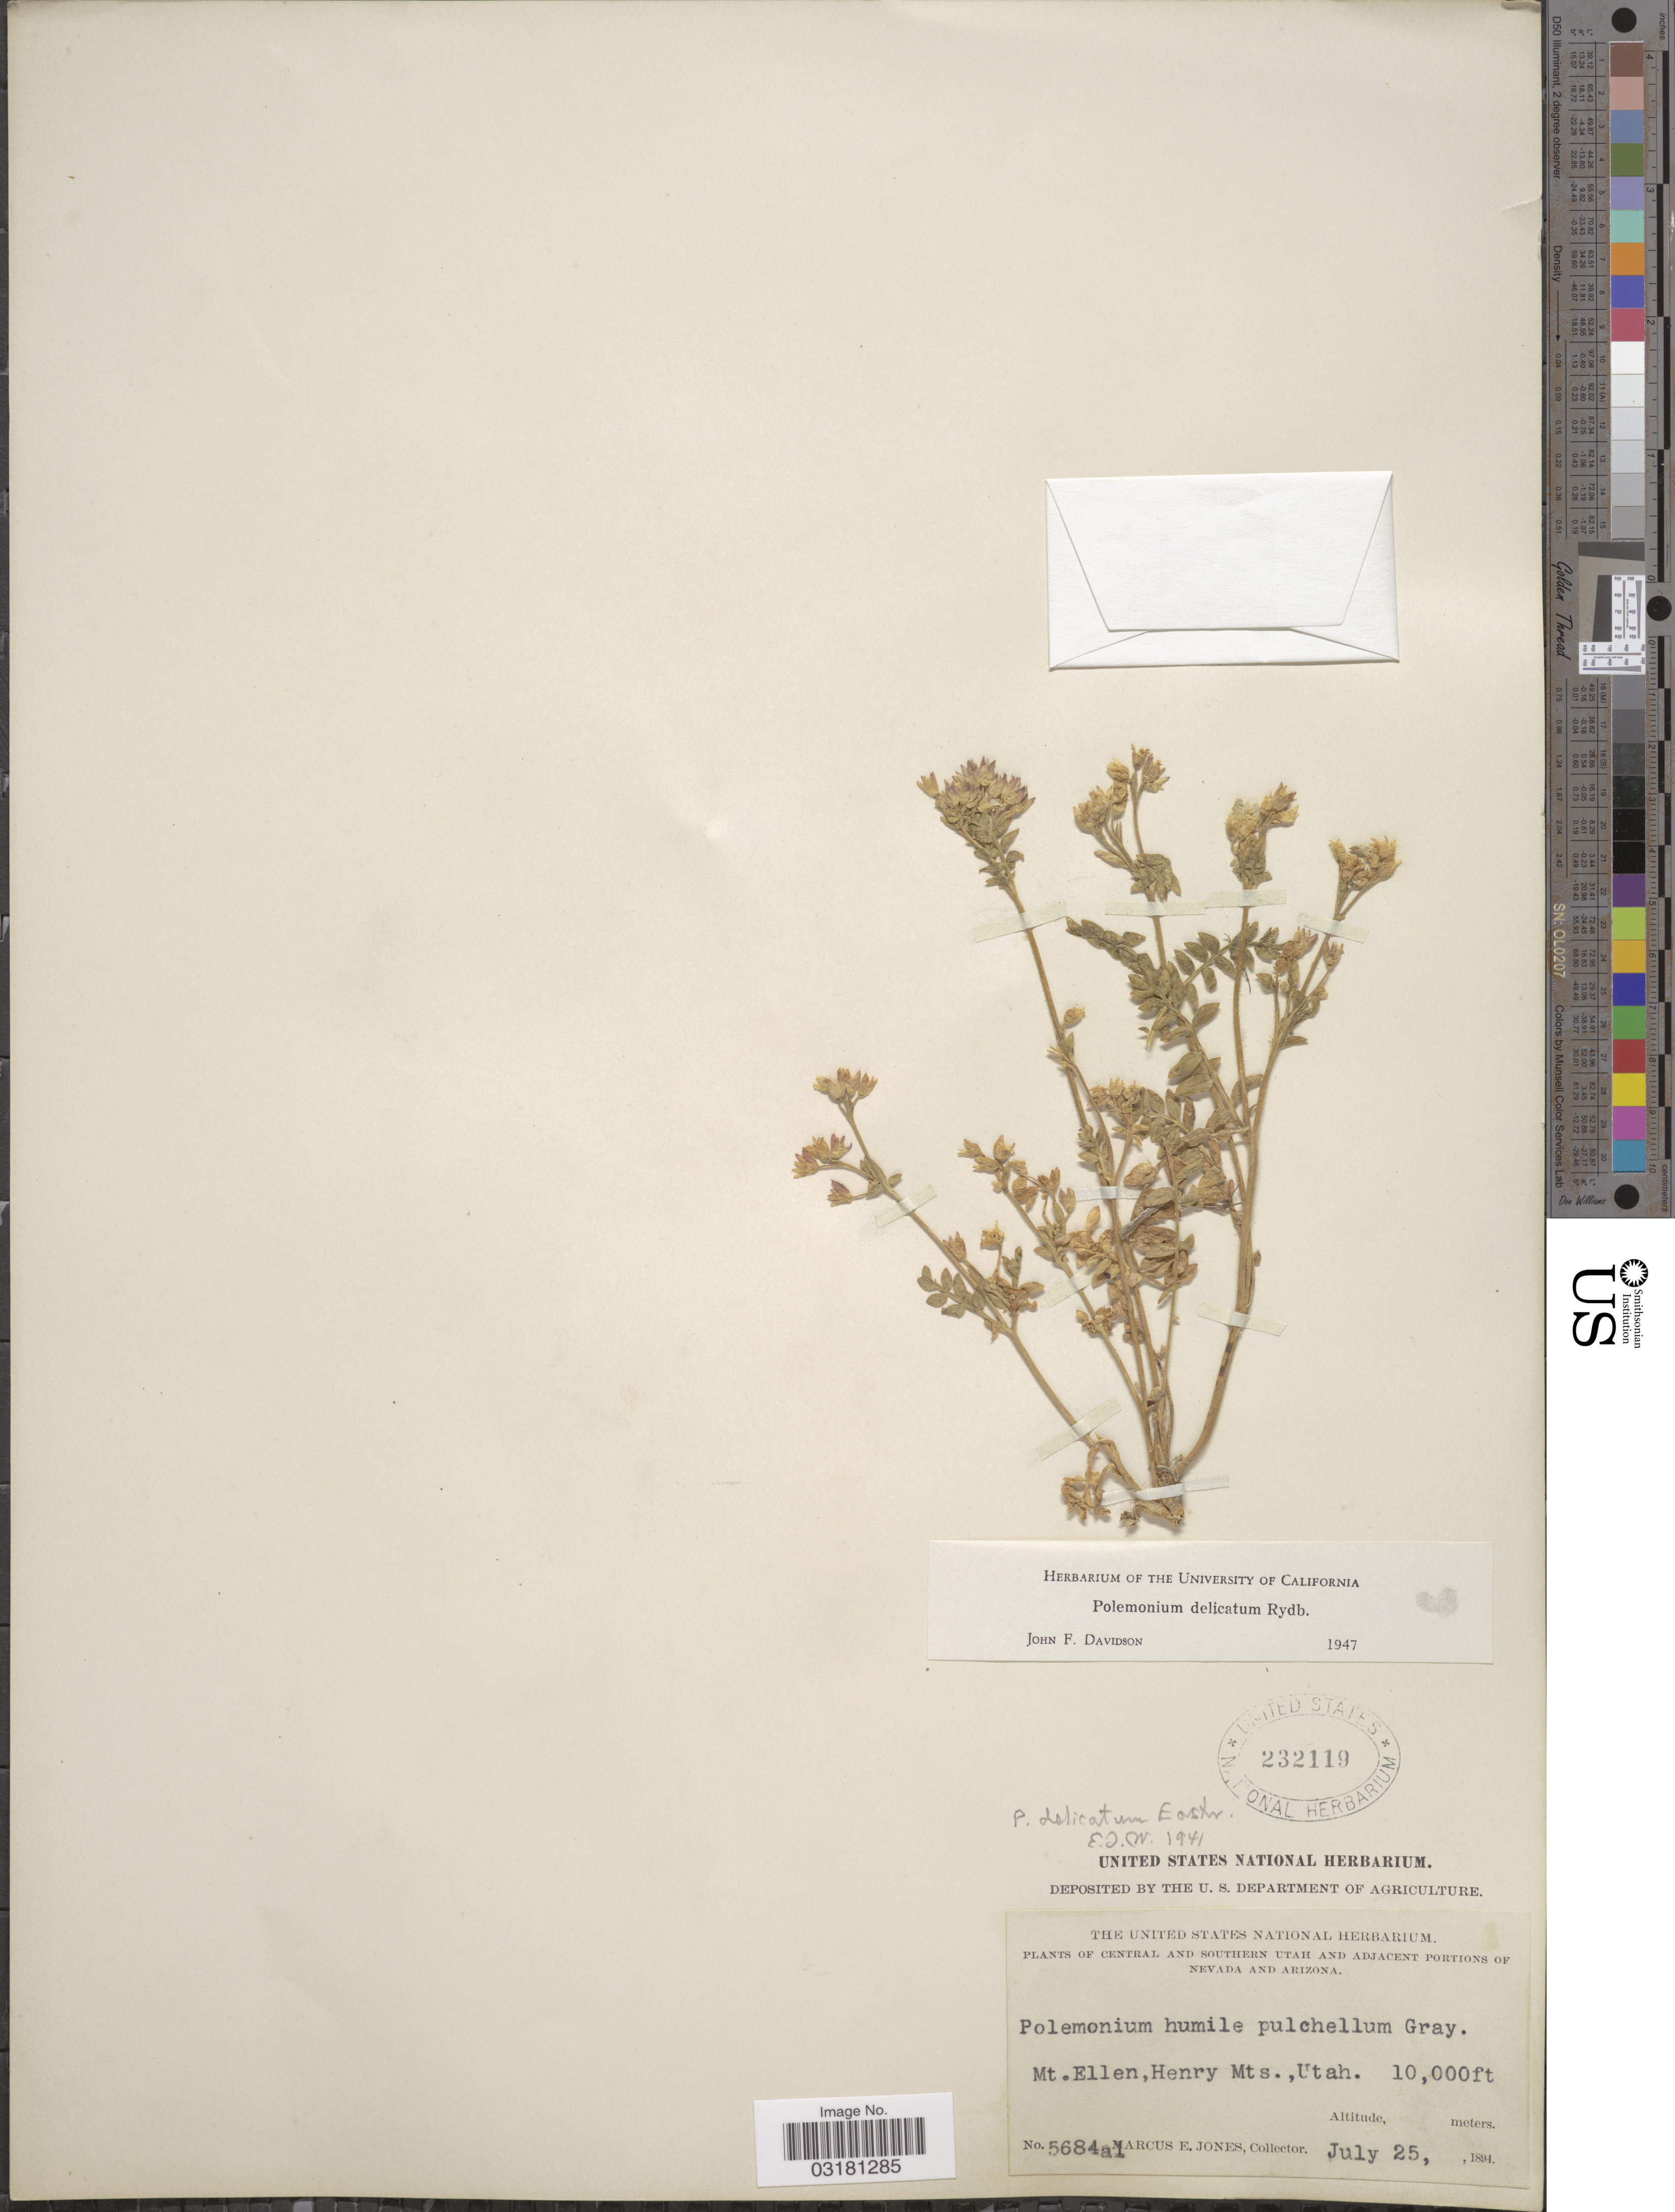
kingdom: Plantae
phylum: Tracheophyta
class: Magnoliopsida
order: Ericales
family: Polemoniaceae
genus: Polemonium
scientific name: Polemonium delicatum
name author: Rydb.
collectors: M. E. Jones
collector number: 5684a1*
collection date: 1894-07-25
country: United States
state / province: Utah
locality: Central and Southern Utah. Mt. Ellen, Henry Mts.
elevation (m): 3048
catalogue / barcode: US 232119